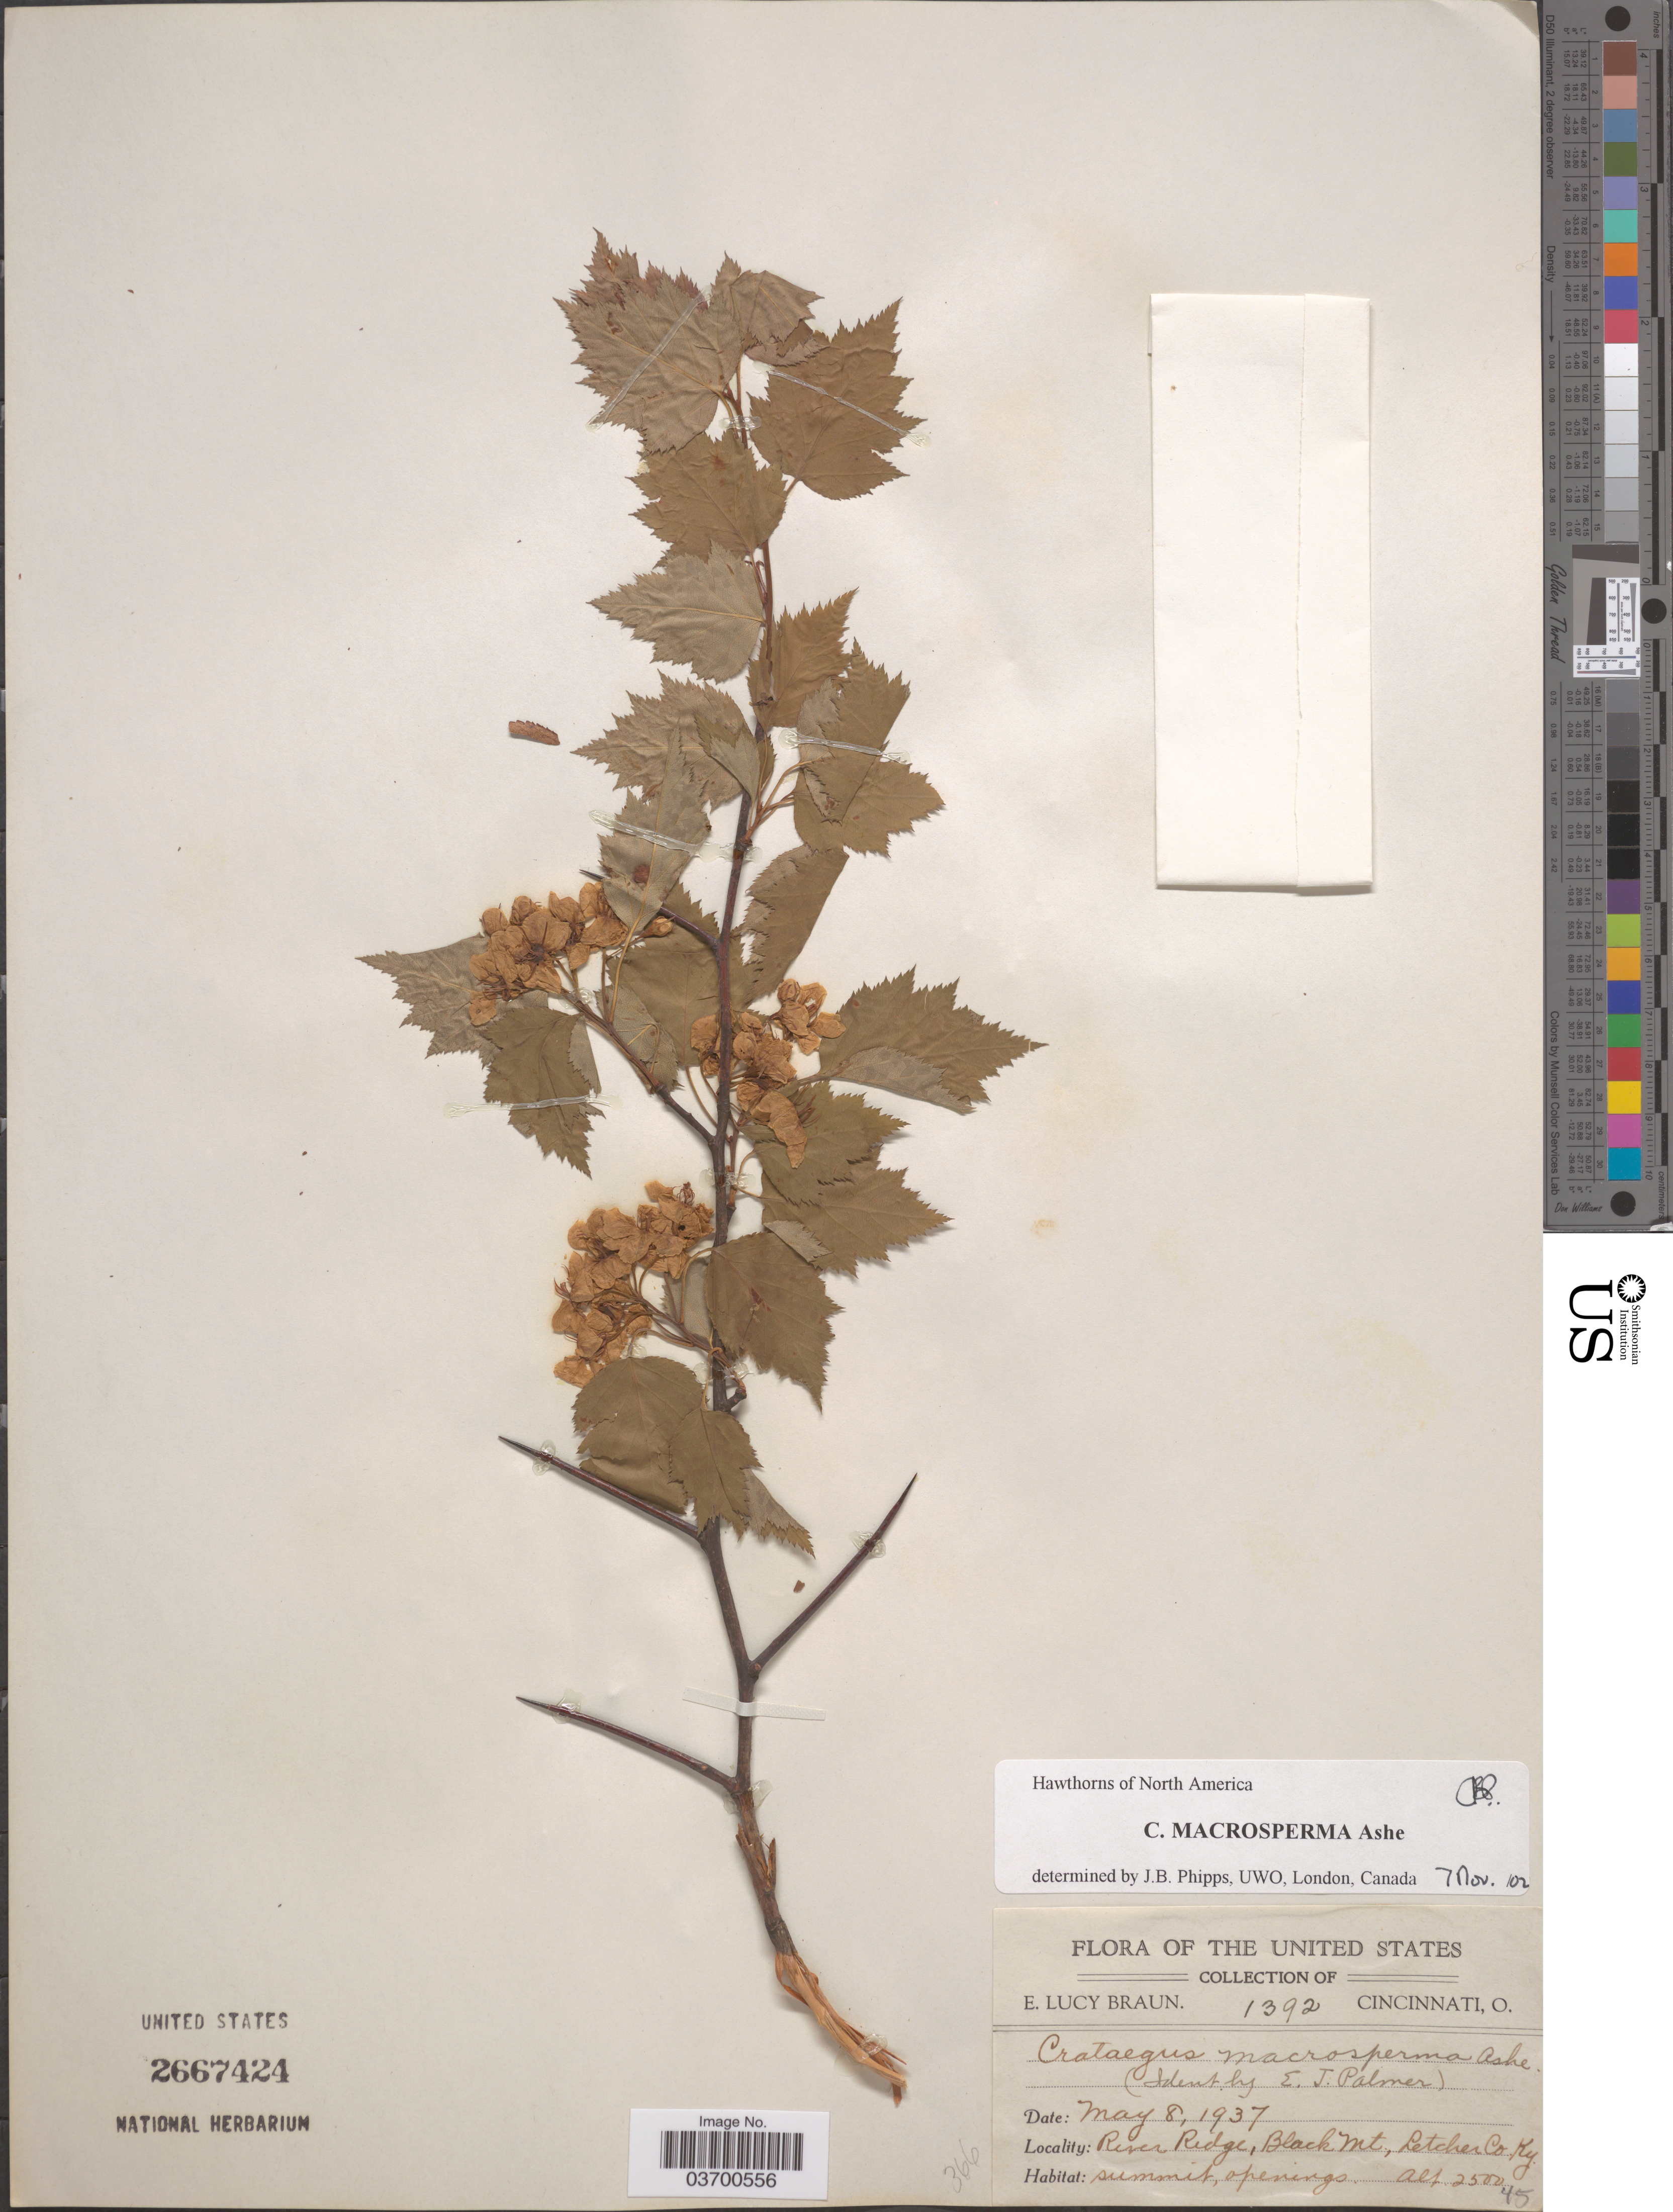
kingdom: Plantae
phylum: Tracheophyta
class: Magnoliopsida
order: Rosales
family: Rosaceae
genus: Crataegus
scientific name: Crataegus macrosperma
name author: Ashe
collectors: E. L. Braun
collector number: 1392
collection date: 1937-05-08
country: United States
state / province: Kentucky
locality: River Ridge, Black Mt, Letcher Co.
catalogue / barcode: US 2667424